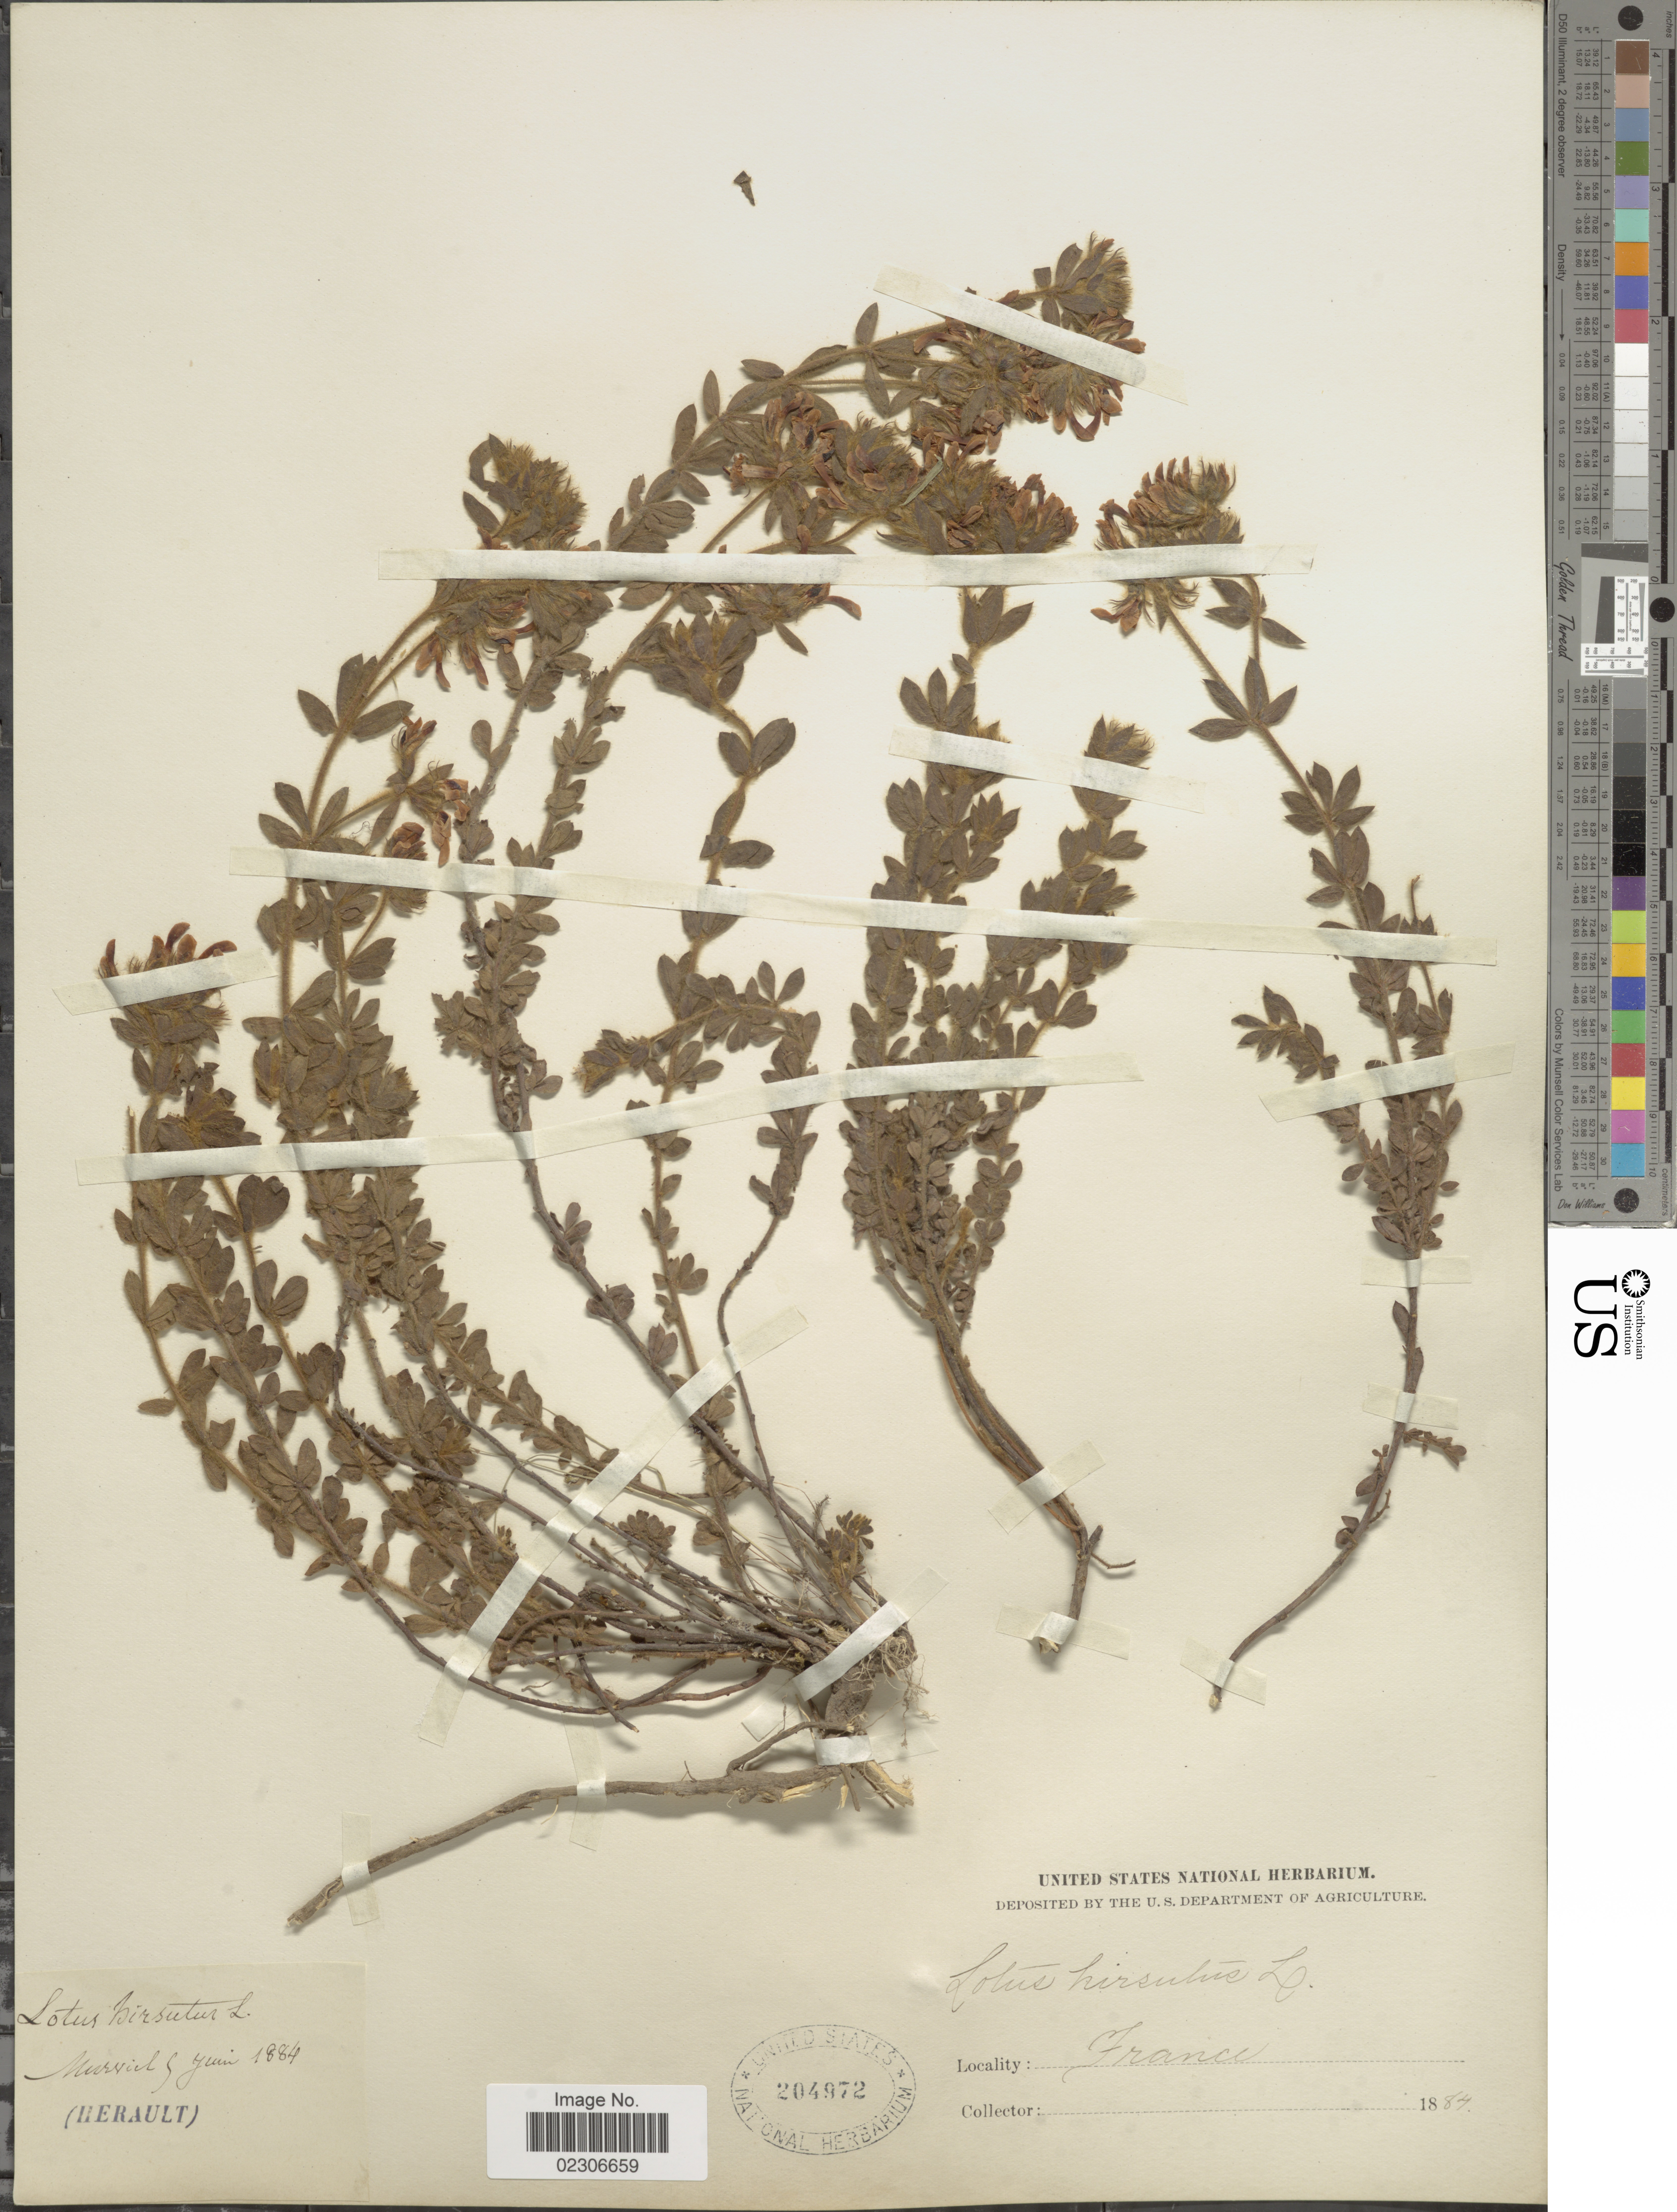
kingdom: Plantae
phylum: Tracheophyta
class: Magnoliopsida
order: Fabales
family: Fabaceae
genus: Lotus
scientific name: Lotus hirsutus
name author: L.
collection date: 1884-06-05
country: France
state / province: Occitanie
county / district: Hérault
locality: Murviel (Herault)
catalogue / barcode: US 204972